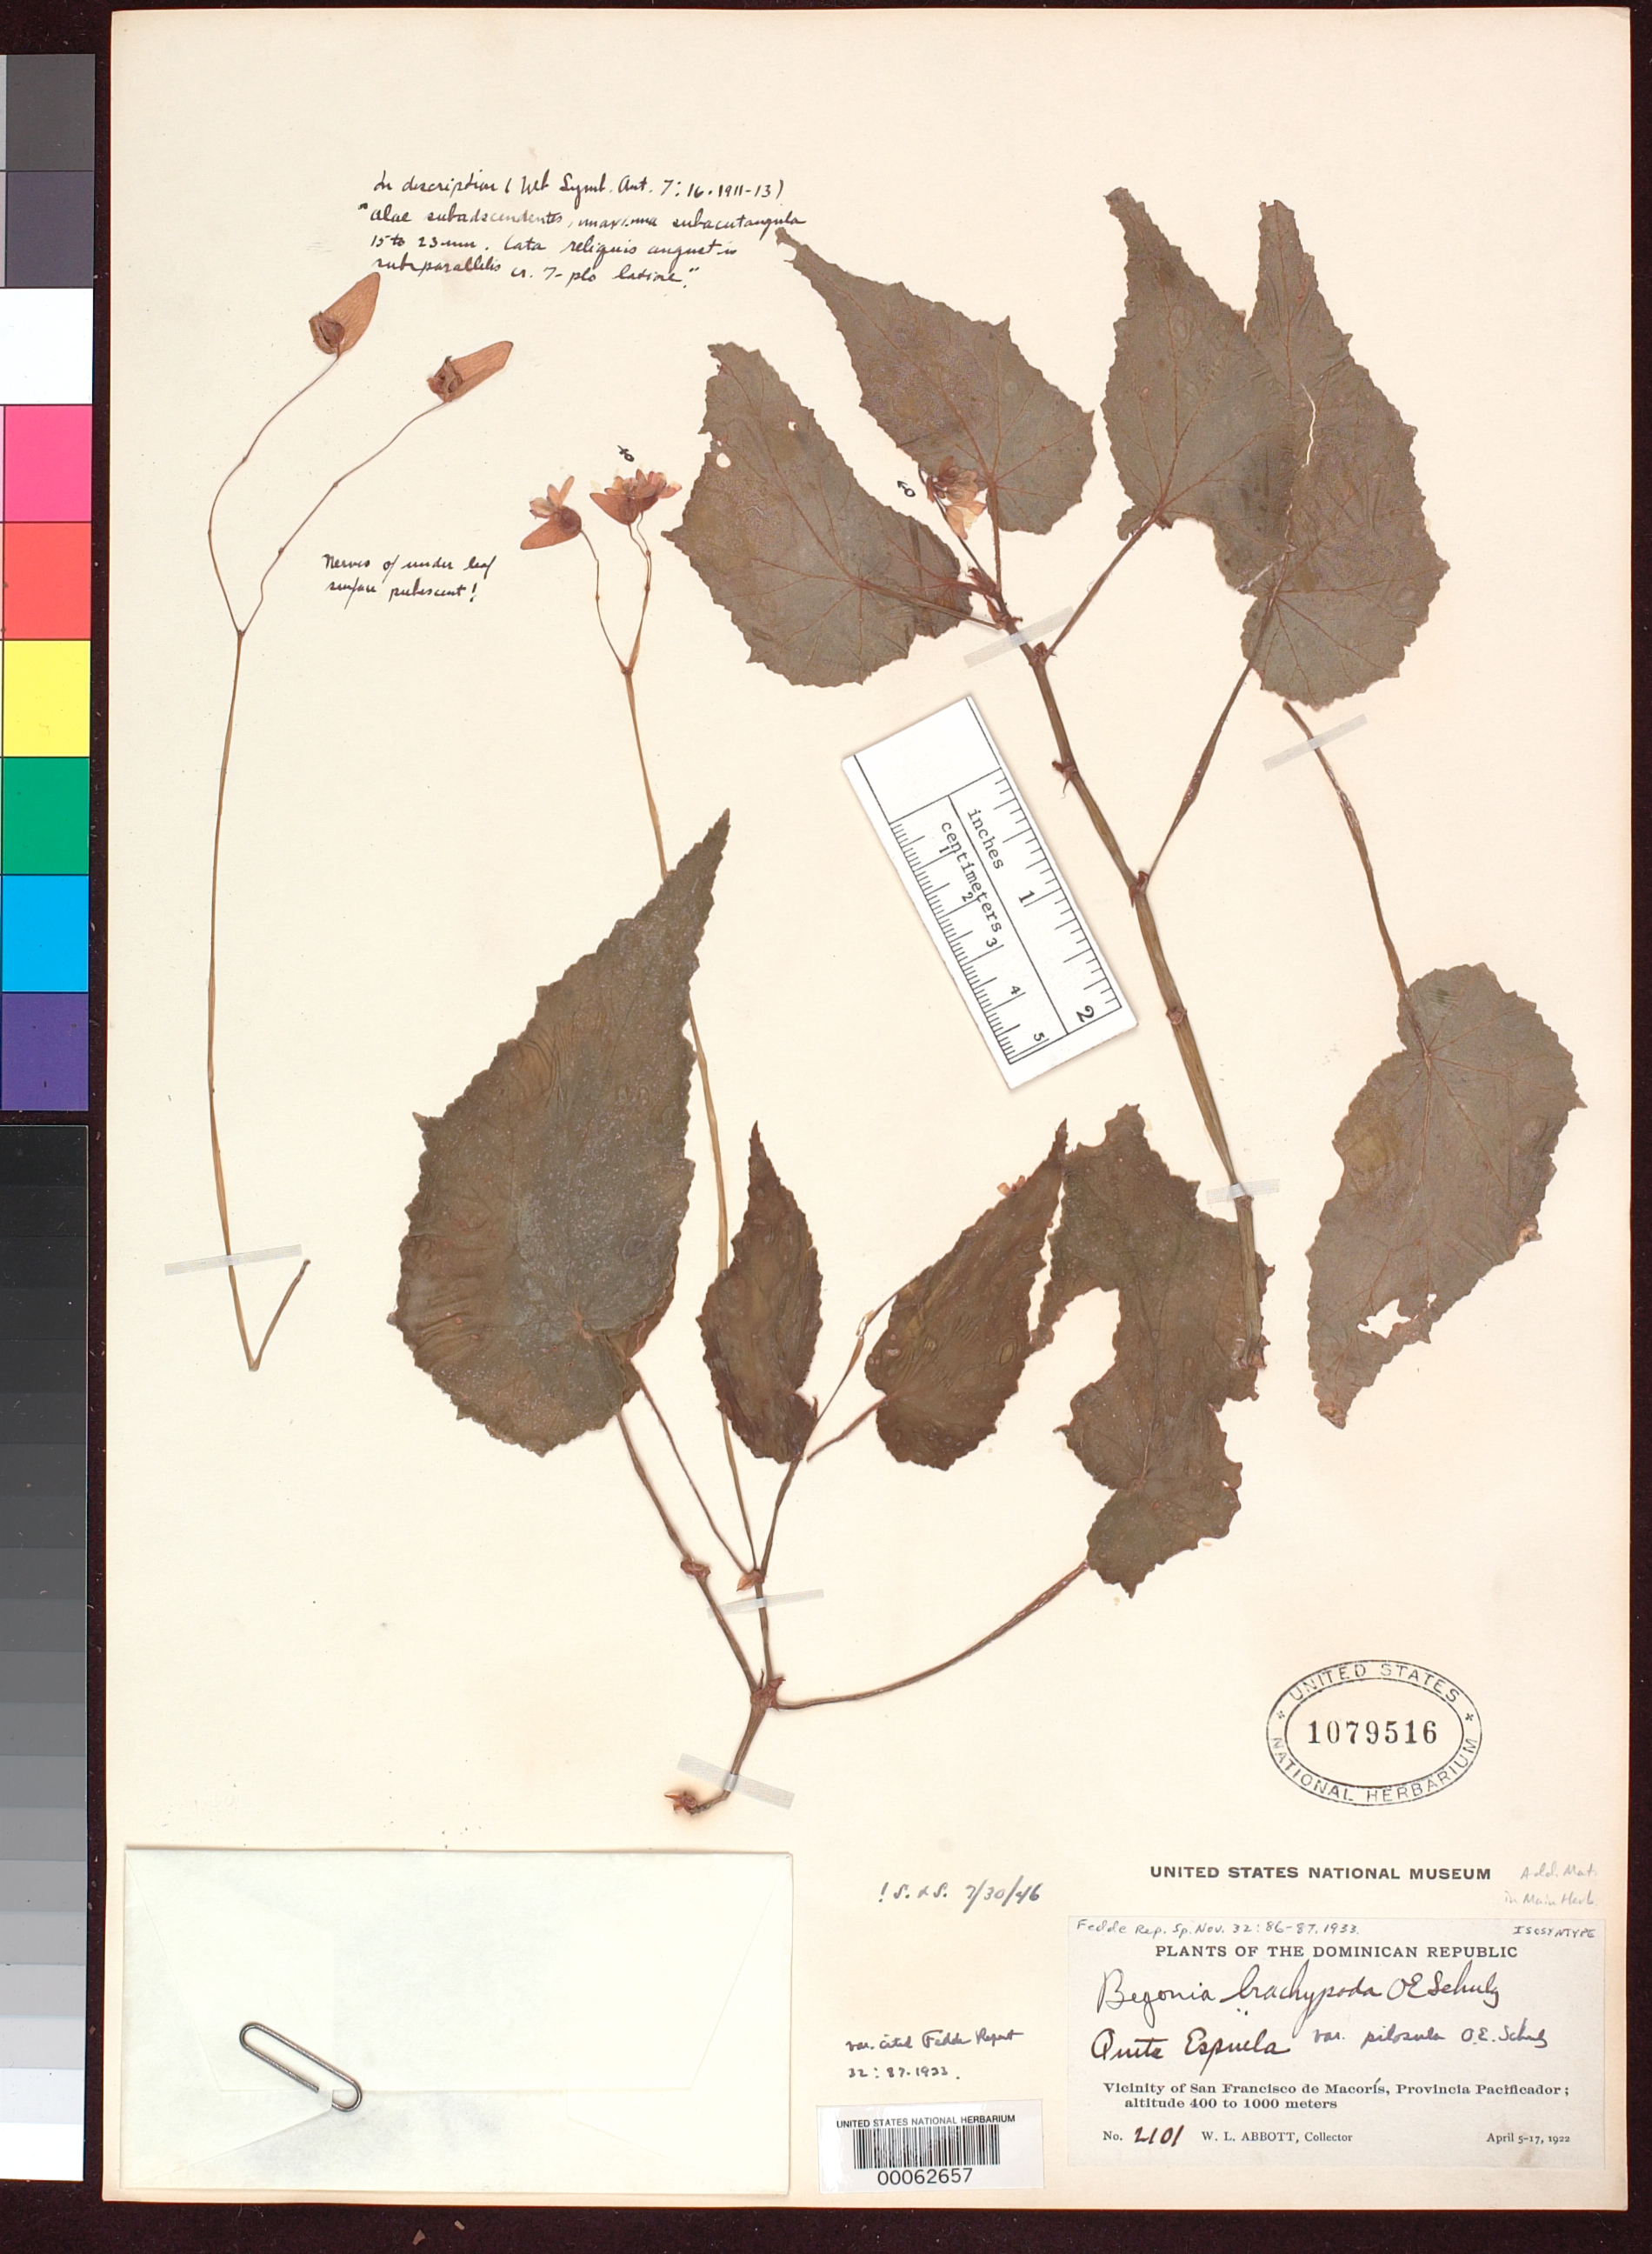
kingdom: Plantae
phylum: Tracheophyta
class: Magnoliopsida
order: Cucurbitales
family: Begoniaceae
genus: Begonia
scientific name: Begonia brachypoda var. pilosula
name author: O.E. Schulz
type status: Isosyntype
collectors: W. L. Abbott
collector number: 2101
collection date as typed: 05 Apr 1922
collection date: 1922-04-05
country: Dominican Republic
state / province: Duarte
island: Hispaniola Island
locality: Quita Espula, vicinity of San Francisco de Macoris.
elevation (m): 400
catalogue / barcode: US 1079516